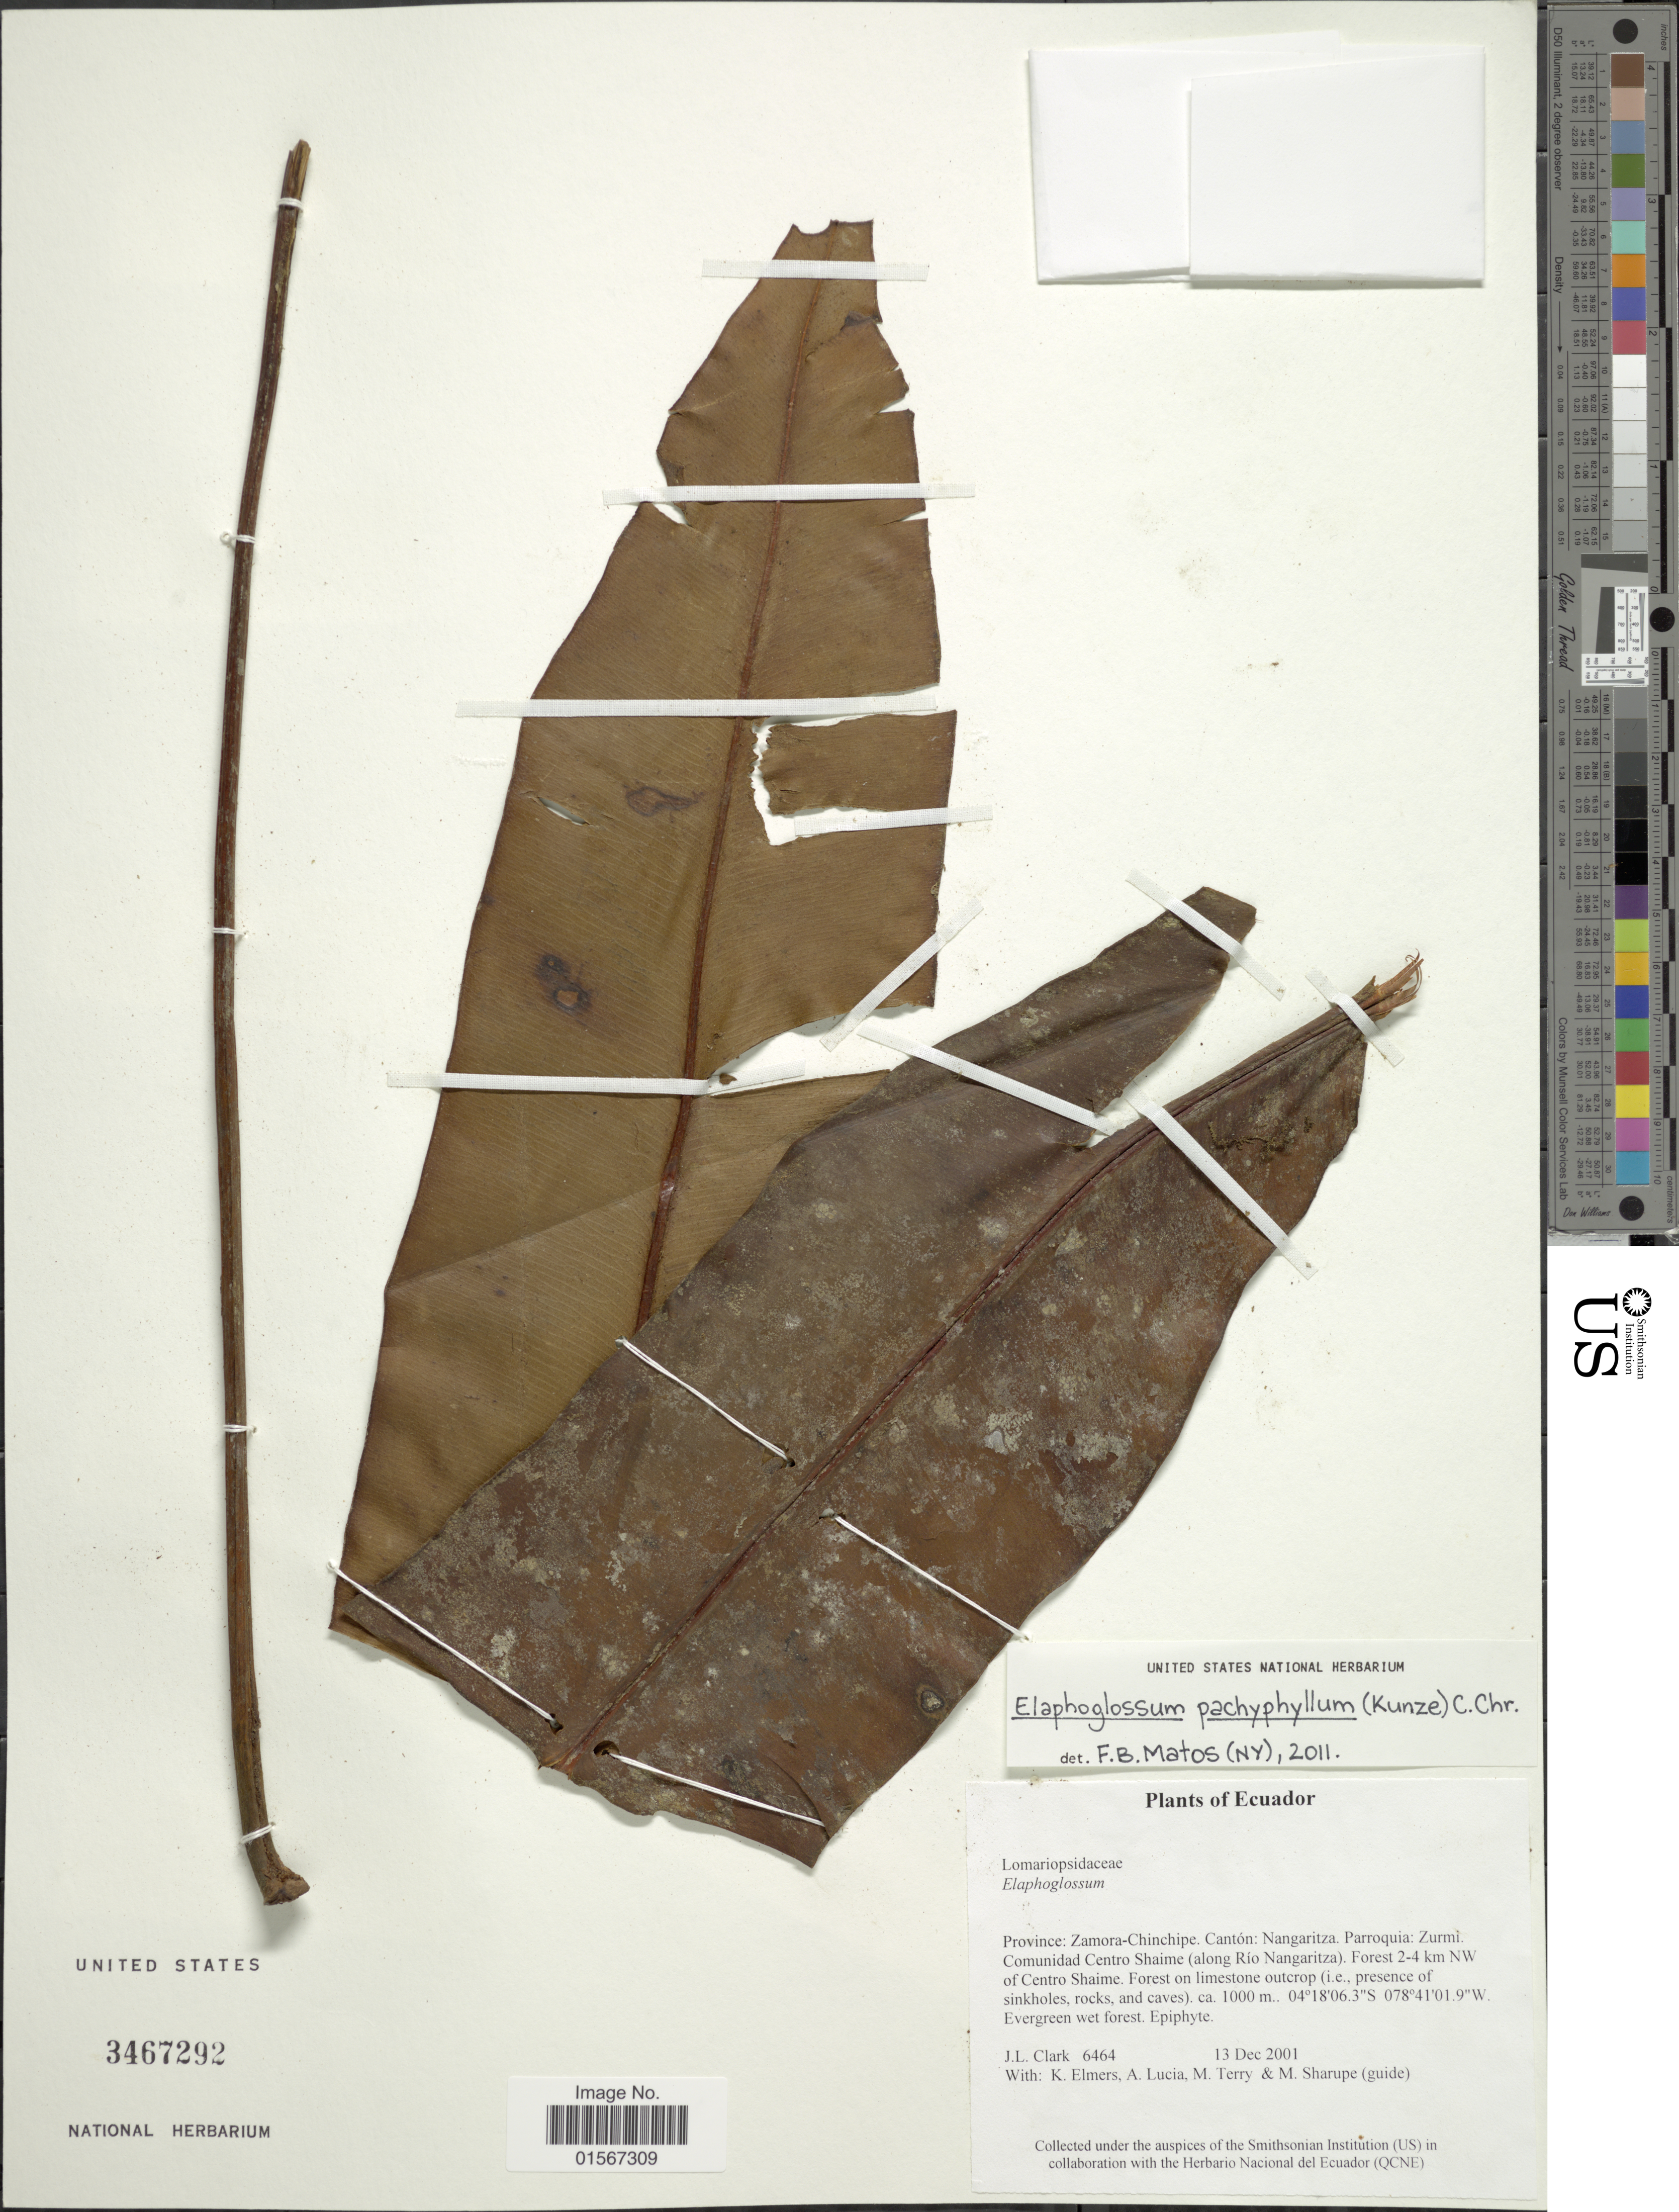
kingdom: Plantae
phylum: Tracheophyta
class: Polypodiopsida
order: Polypodiales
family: Dryopteridaceae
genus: Elaphoglossum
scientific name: Elaphoglossum pachyphyllum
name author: (Kunze) C. Chr.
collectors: J. L. Clark, K. Elmers, A. Lucia, M. Terry & M. Sharupe (guide)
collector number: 6464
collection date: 2001-12-13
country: Ecuador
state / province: Zamora-Chinchipe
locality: Ecuador, Province: Zamora-Chinchipe. Cantón Nangaritza. Parroquia; Zurmi Comunidad Centro Shaime (along Rio Nangaritza). Forest 2-4 km NW of Centro Shaime, forest on limestone outcrop.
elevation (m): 1000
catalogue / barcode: US 3467292